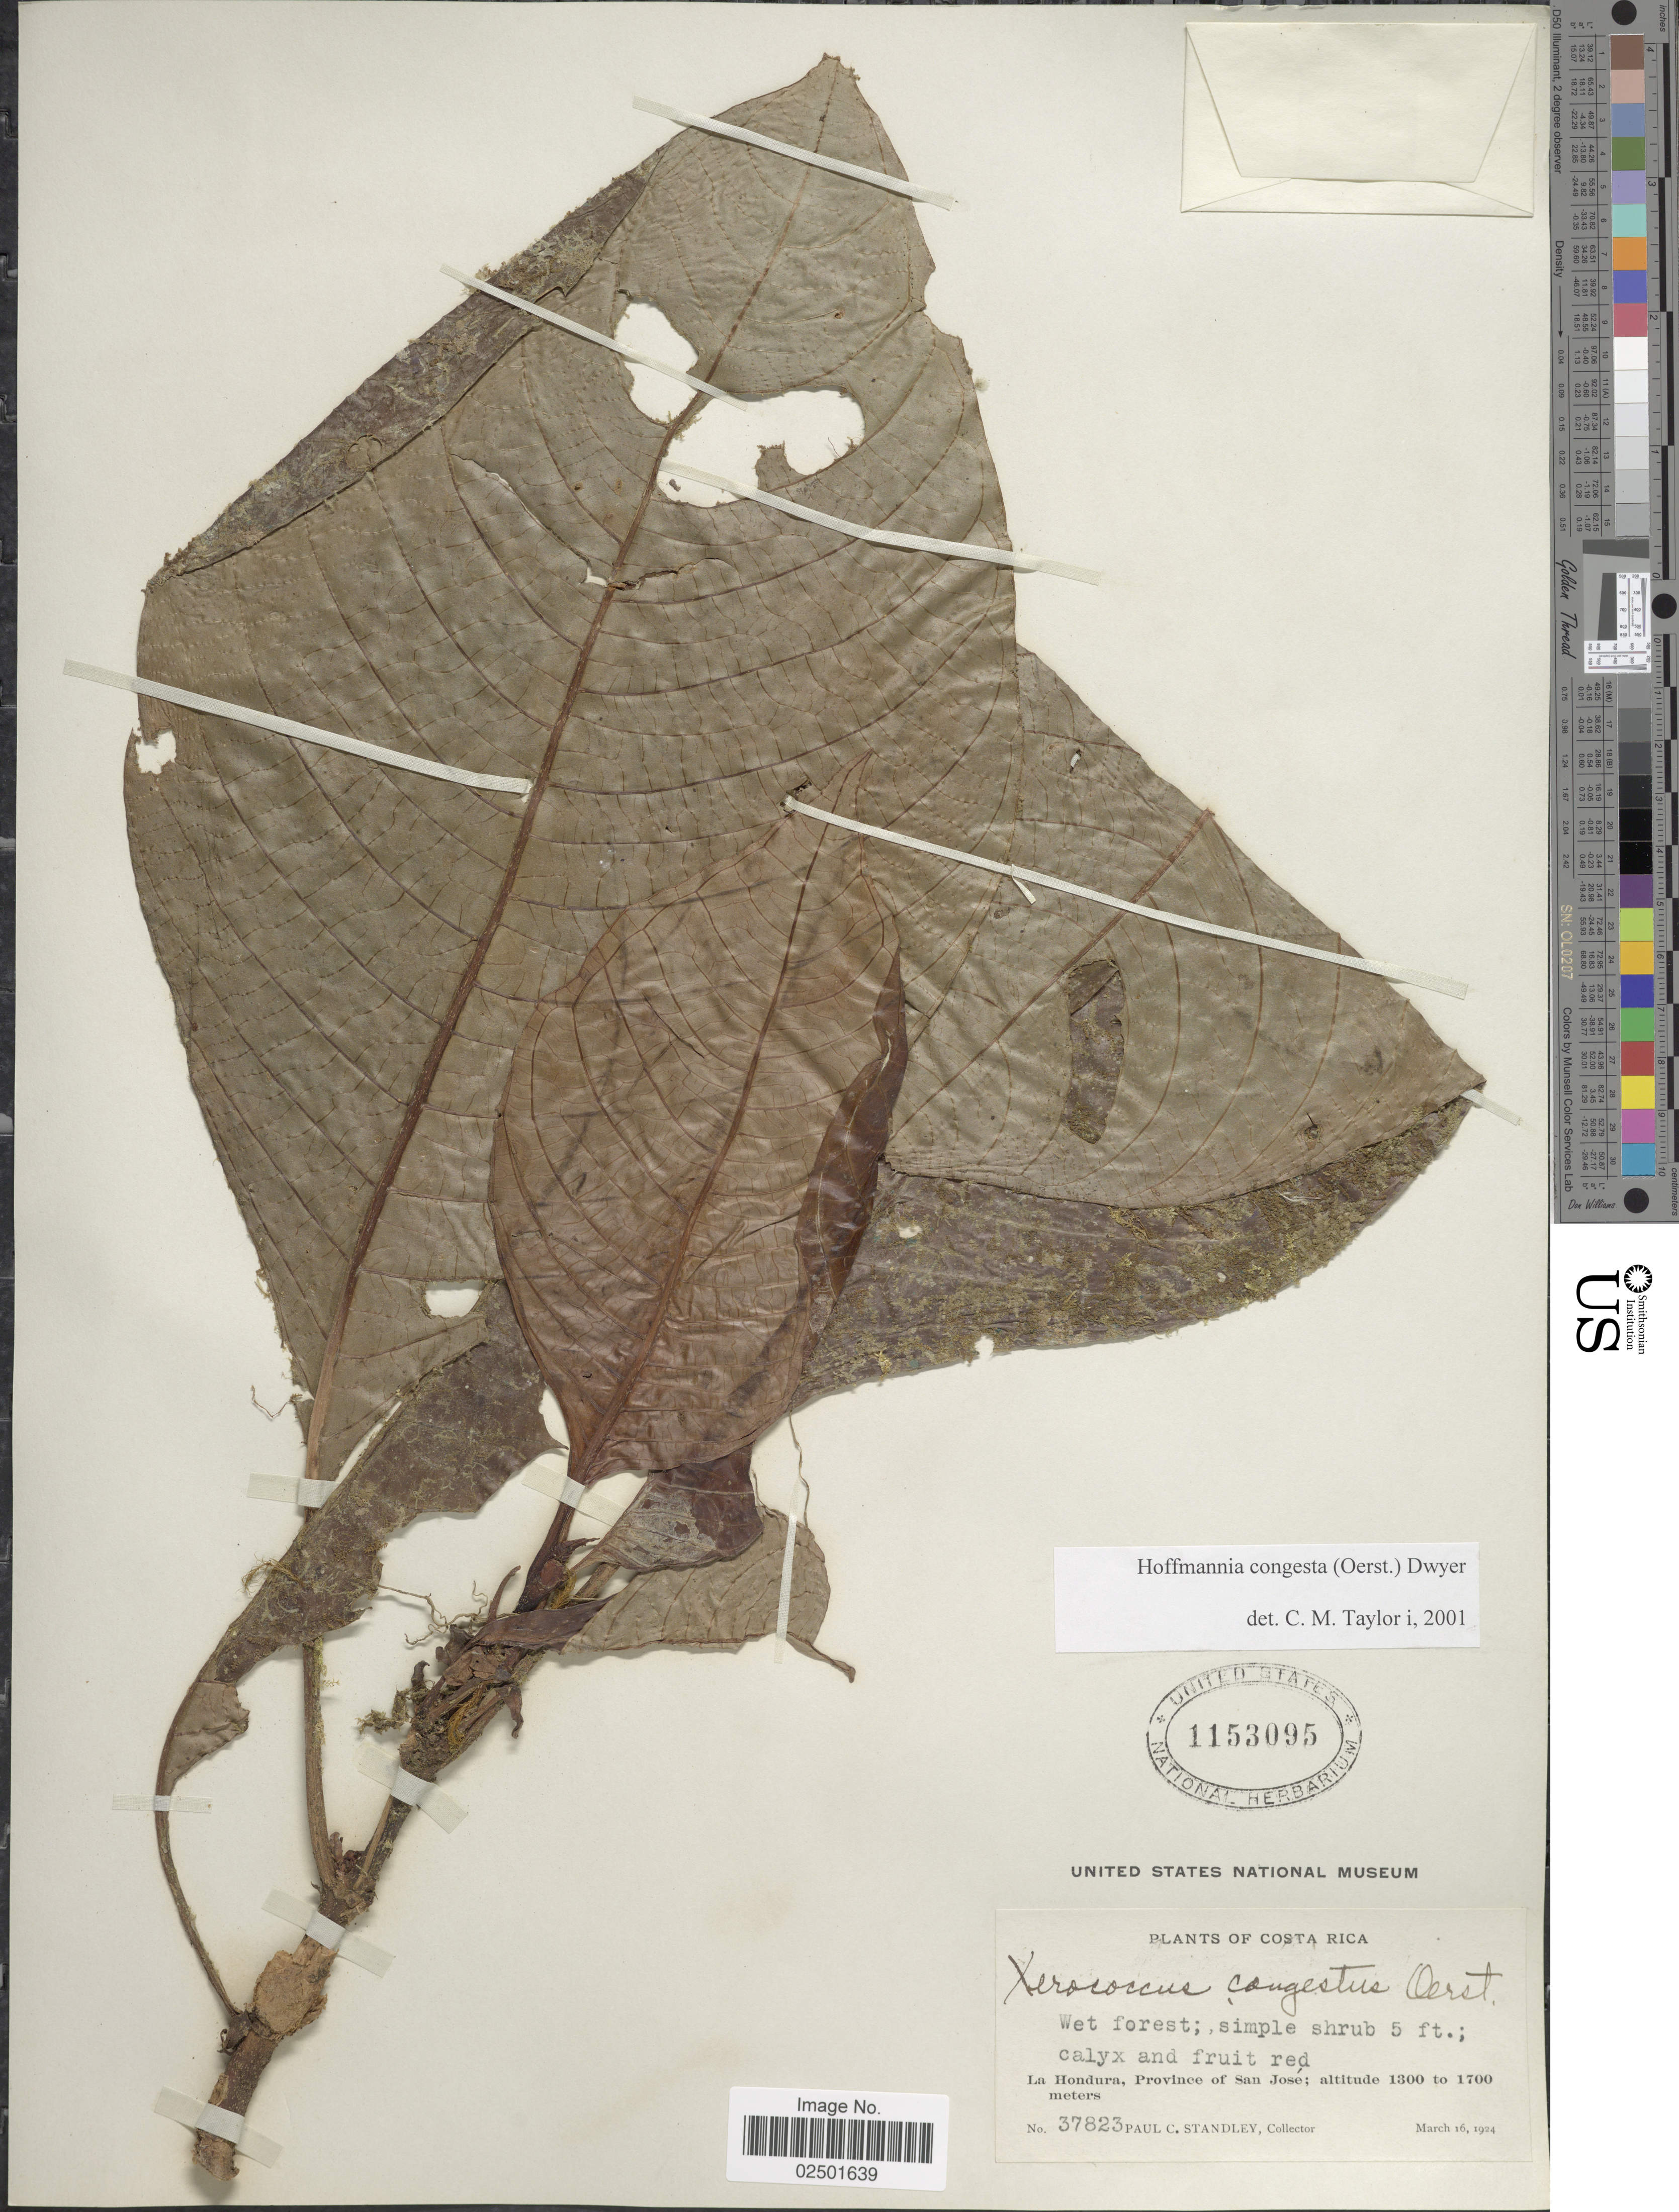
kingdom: Plantae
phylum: Tracheophyta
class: Magnoliopsida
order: Gentianales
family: Rubiaceae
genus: Hoffmannia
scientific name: Hoffmannia congesta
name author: (Oerst.) Dwyer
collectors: P. C. Standley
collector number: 37823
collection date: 1924-03-16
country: Costa Rica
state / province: San José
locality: La Hondura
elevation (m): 1300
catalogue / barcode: US 1153095